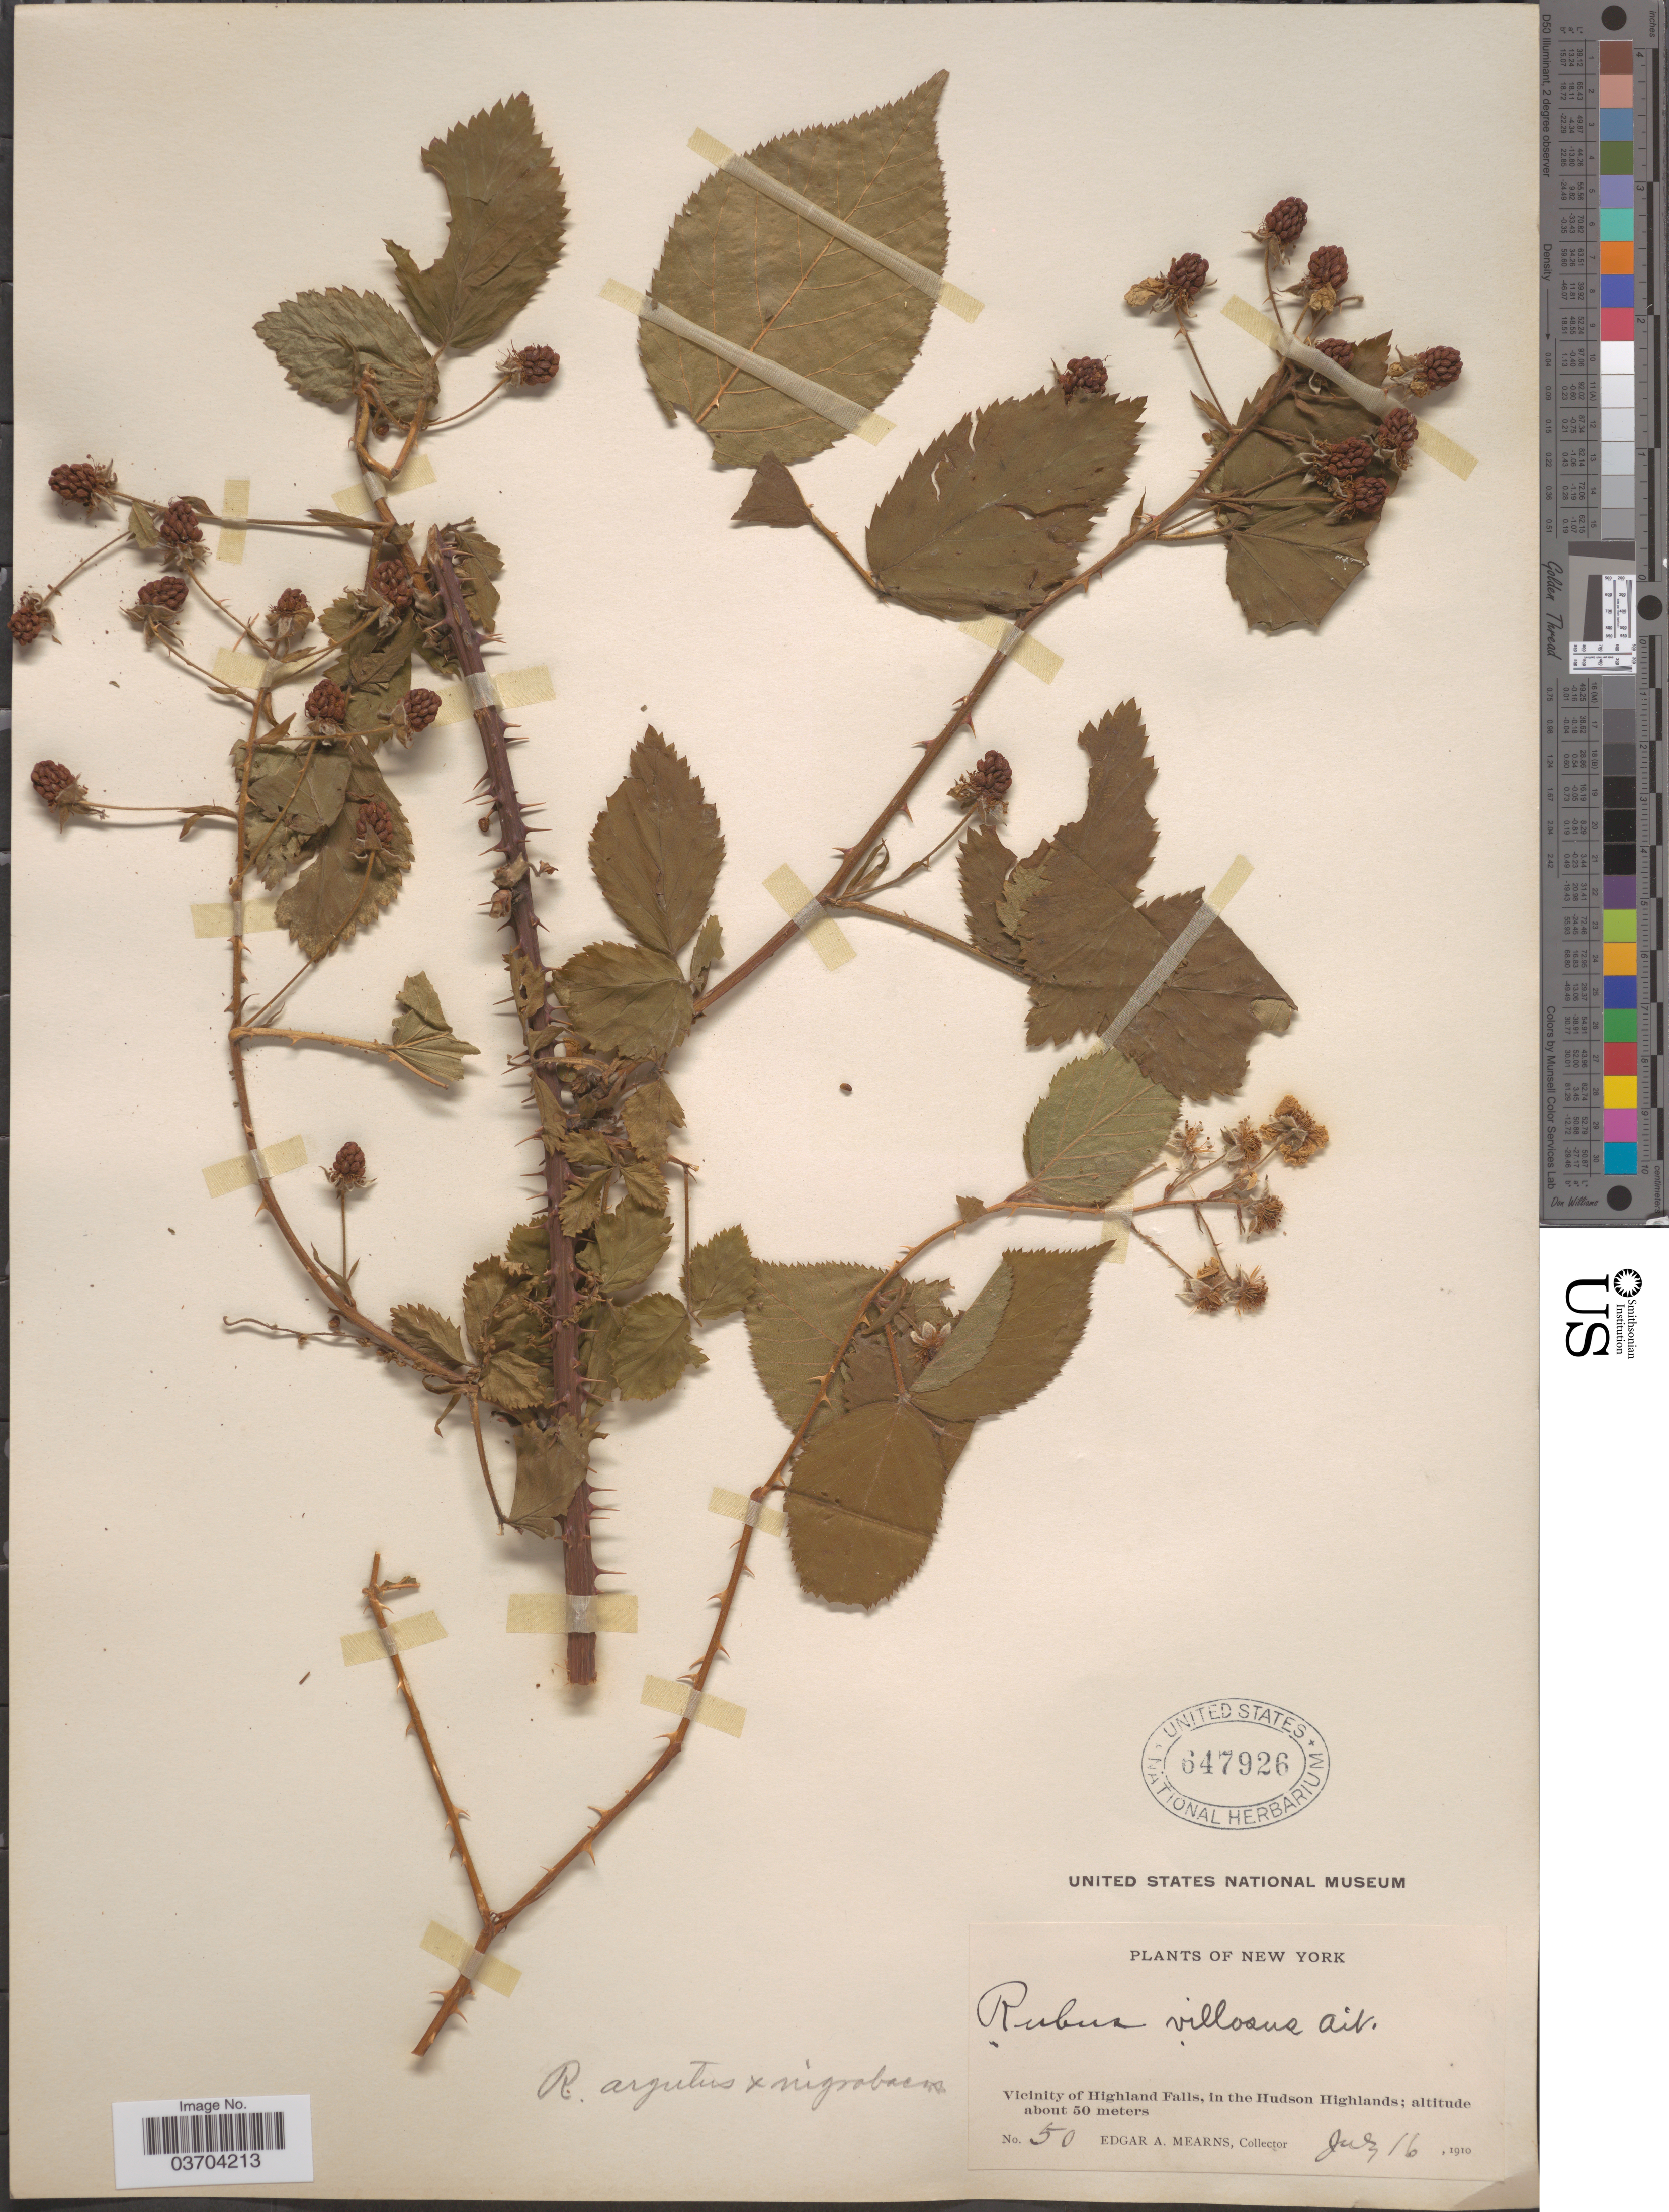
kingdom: Plantae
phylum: Tracheophyta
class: Magnoliopsida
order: Rosales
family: Rosaceae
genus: Rubus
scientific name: Rubus argutus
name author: Link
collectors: E. A. Mearns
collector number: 50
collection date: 1910-07-16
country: United States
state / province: New York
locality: Vicinity of Highland Falls, in the Hudson Highlands.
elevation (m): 50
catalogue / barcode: US 647926